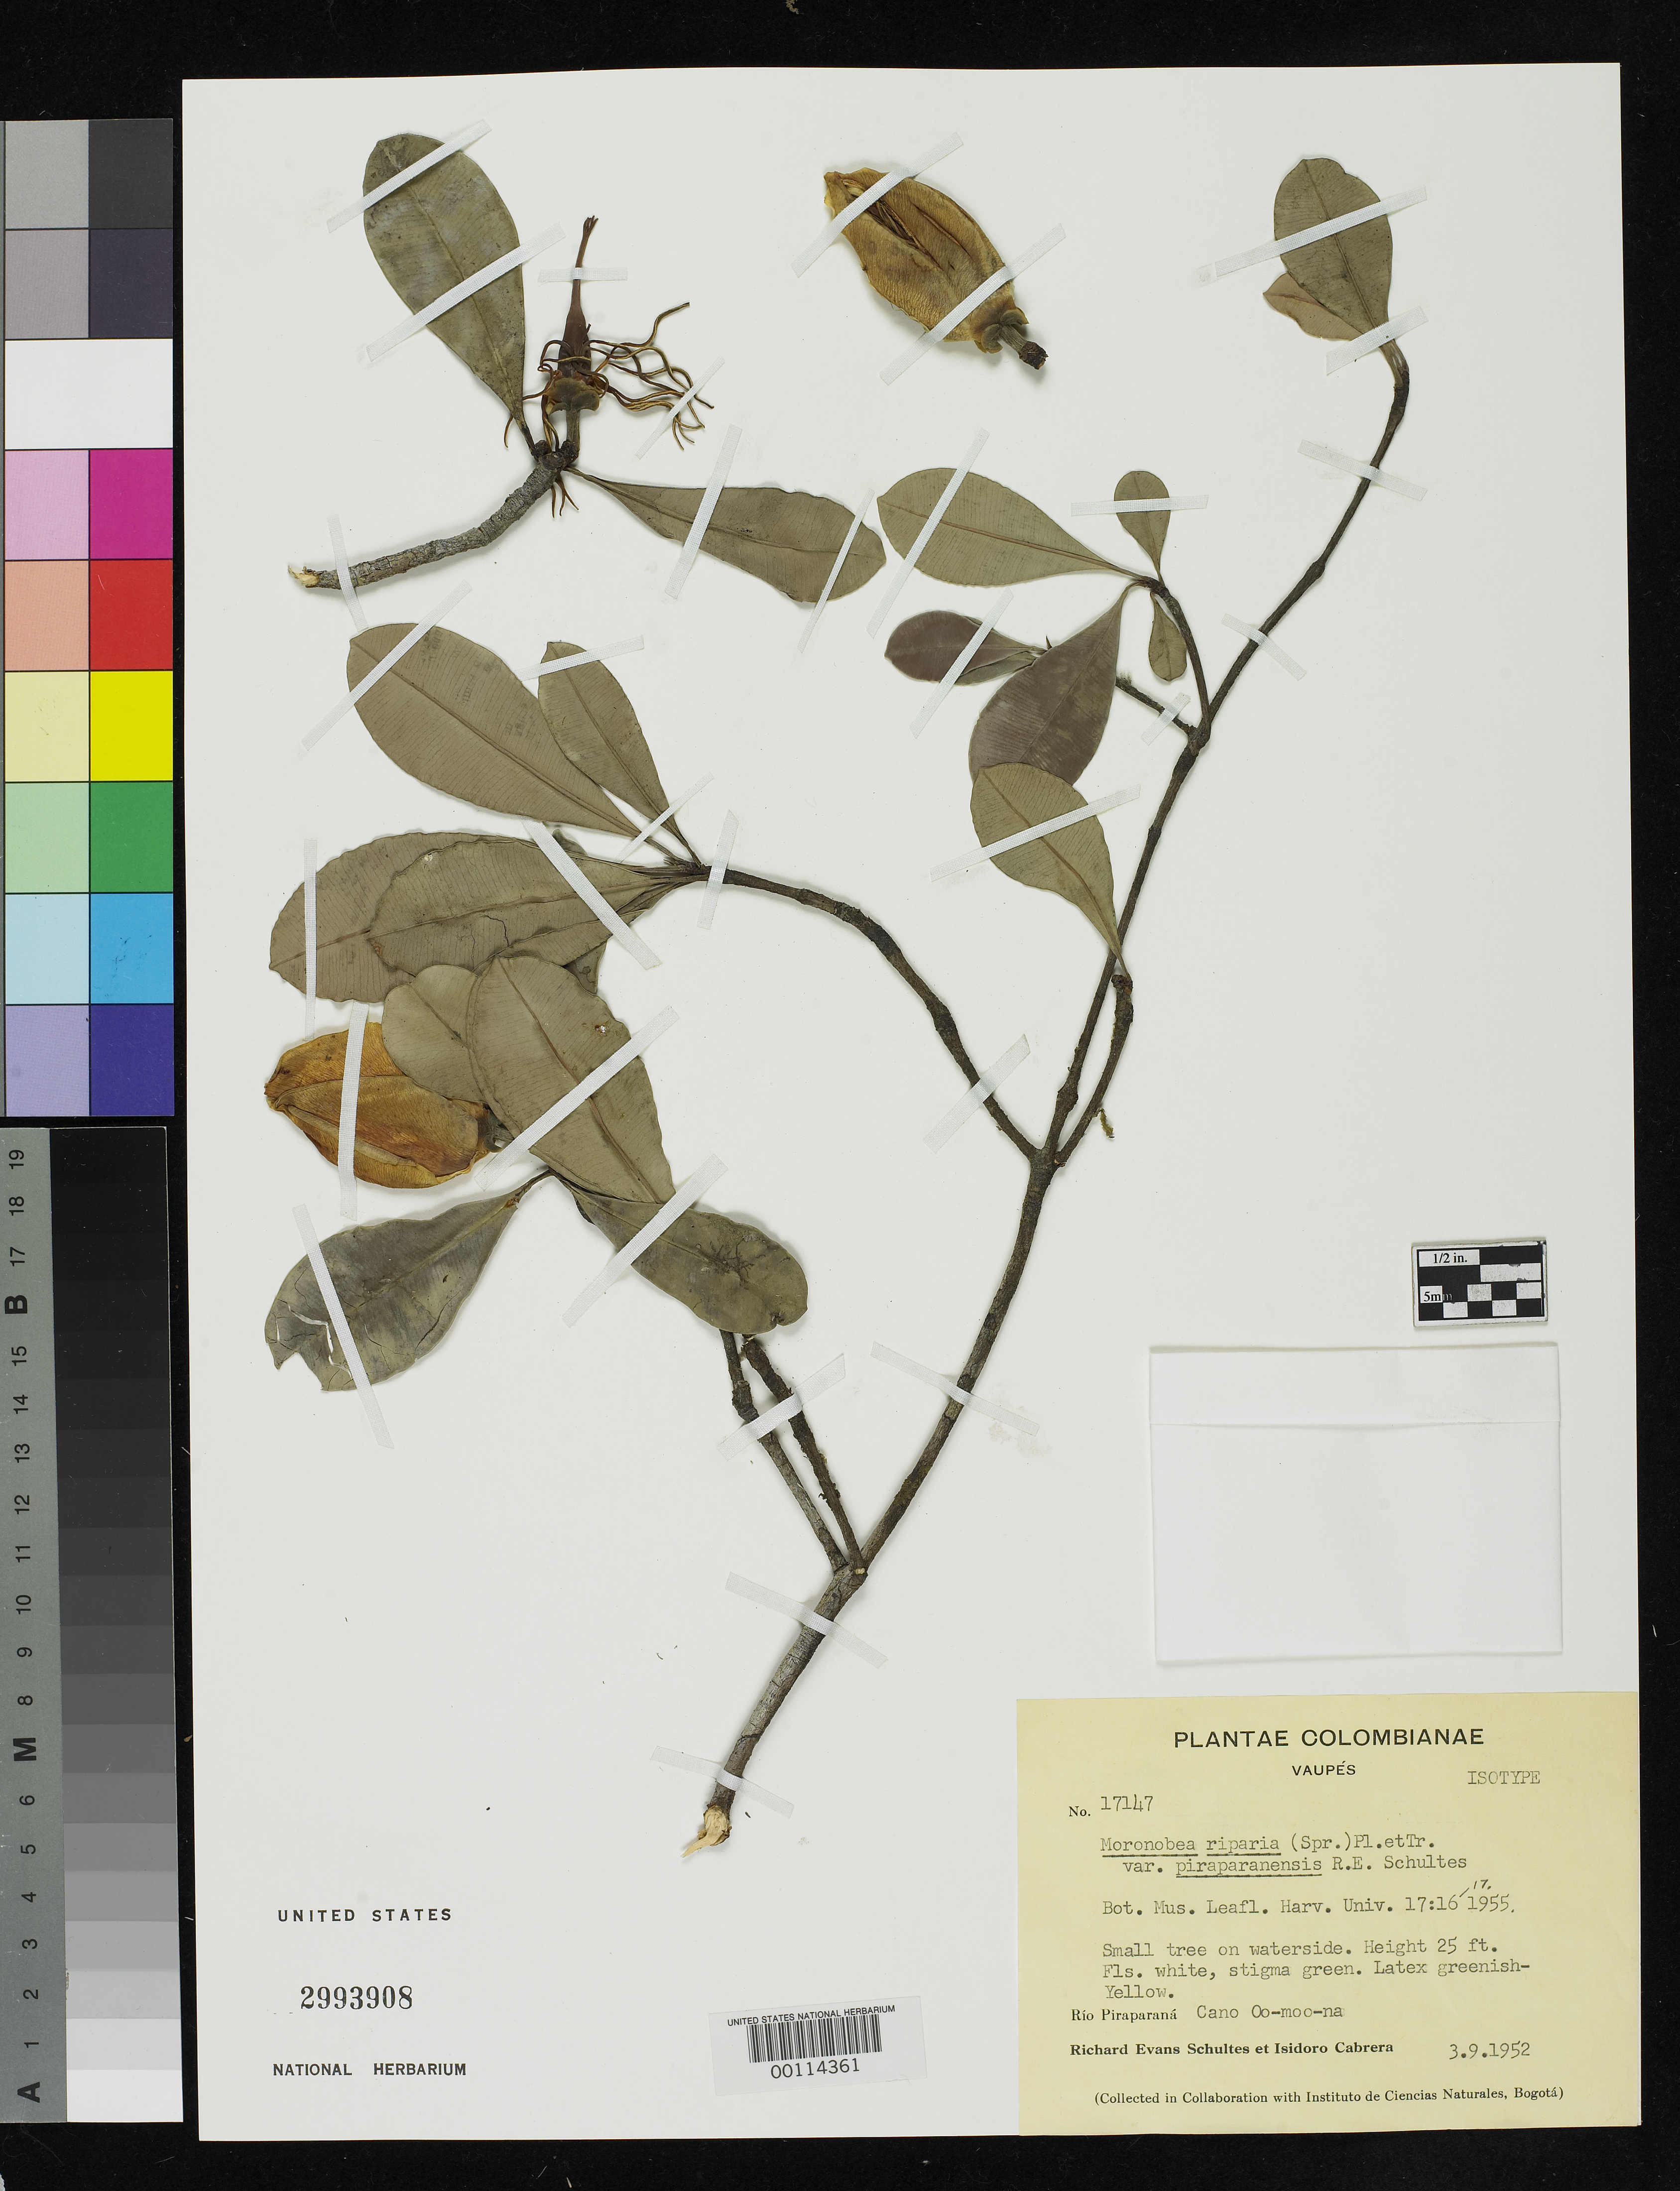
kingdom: Plantae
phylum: Tracheophyta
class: Magnoliopsida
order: Malpighiales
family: Clusiaceae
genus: Moronobea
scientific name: Moronobea riparia var. piraparanensis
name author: R.E. Schult.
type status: Isotype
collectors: R. E. Schultes & I. Cabrera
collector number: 17147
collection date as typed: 03 Sep 1952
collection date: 1952-09-03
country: Colombia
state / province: Vaupés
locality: Rio Piraparana, Caño Teemeena.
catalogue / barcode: US 2993908